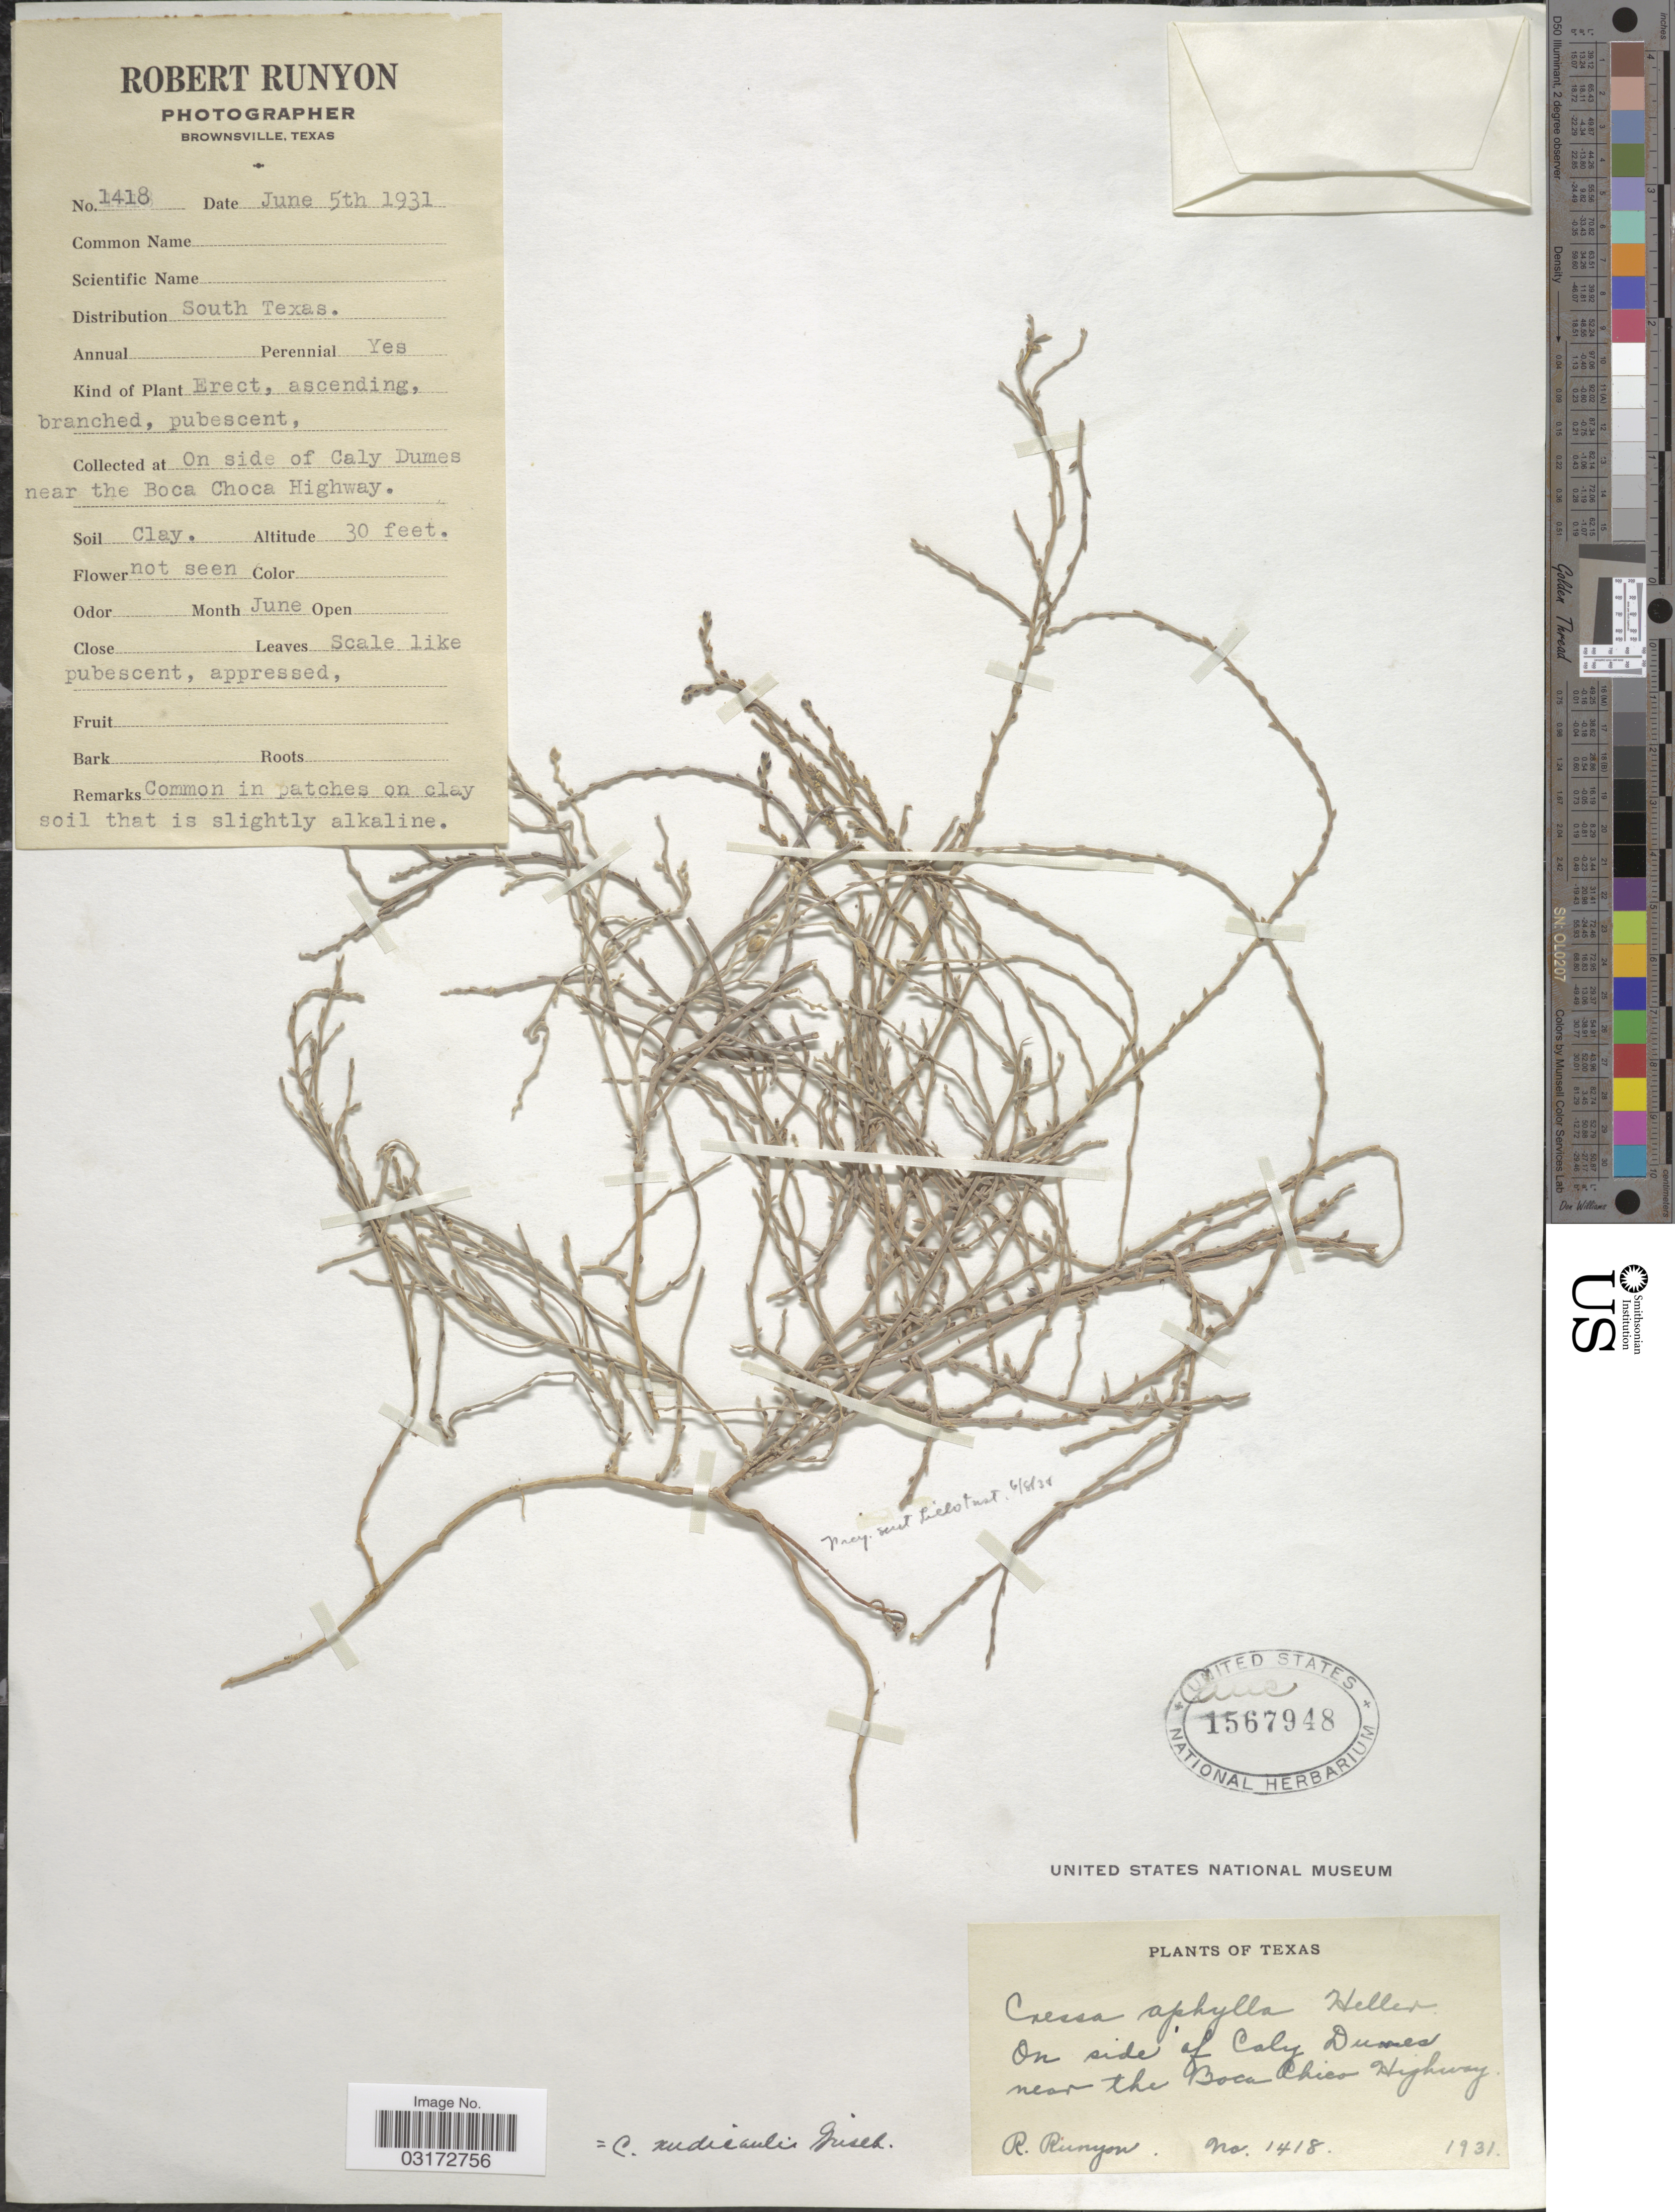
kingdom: Plantae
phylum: Tracheophyta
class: Magnoliopsida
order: Solanales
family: Convolvulaceae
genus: Cressa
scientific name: Cressa nudicaulis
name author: Griseb.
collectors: R. Runyon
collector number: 1418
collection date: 1931-06-05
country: United States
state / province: Texas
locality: On side of Caly Dumes near the Boca Chico Highway.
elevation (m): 9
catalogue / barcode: US 1567948